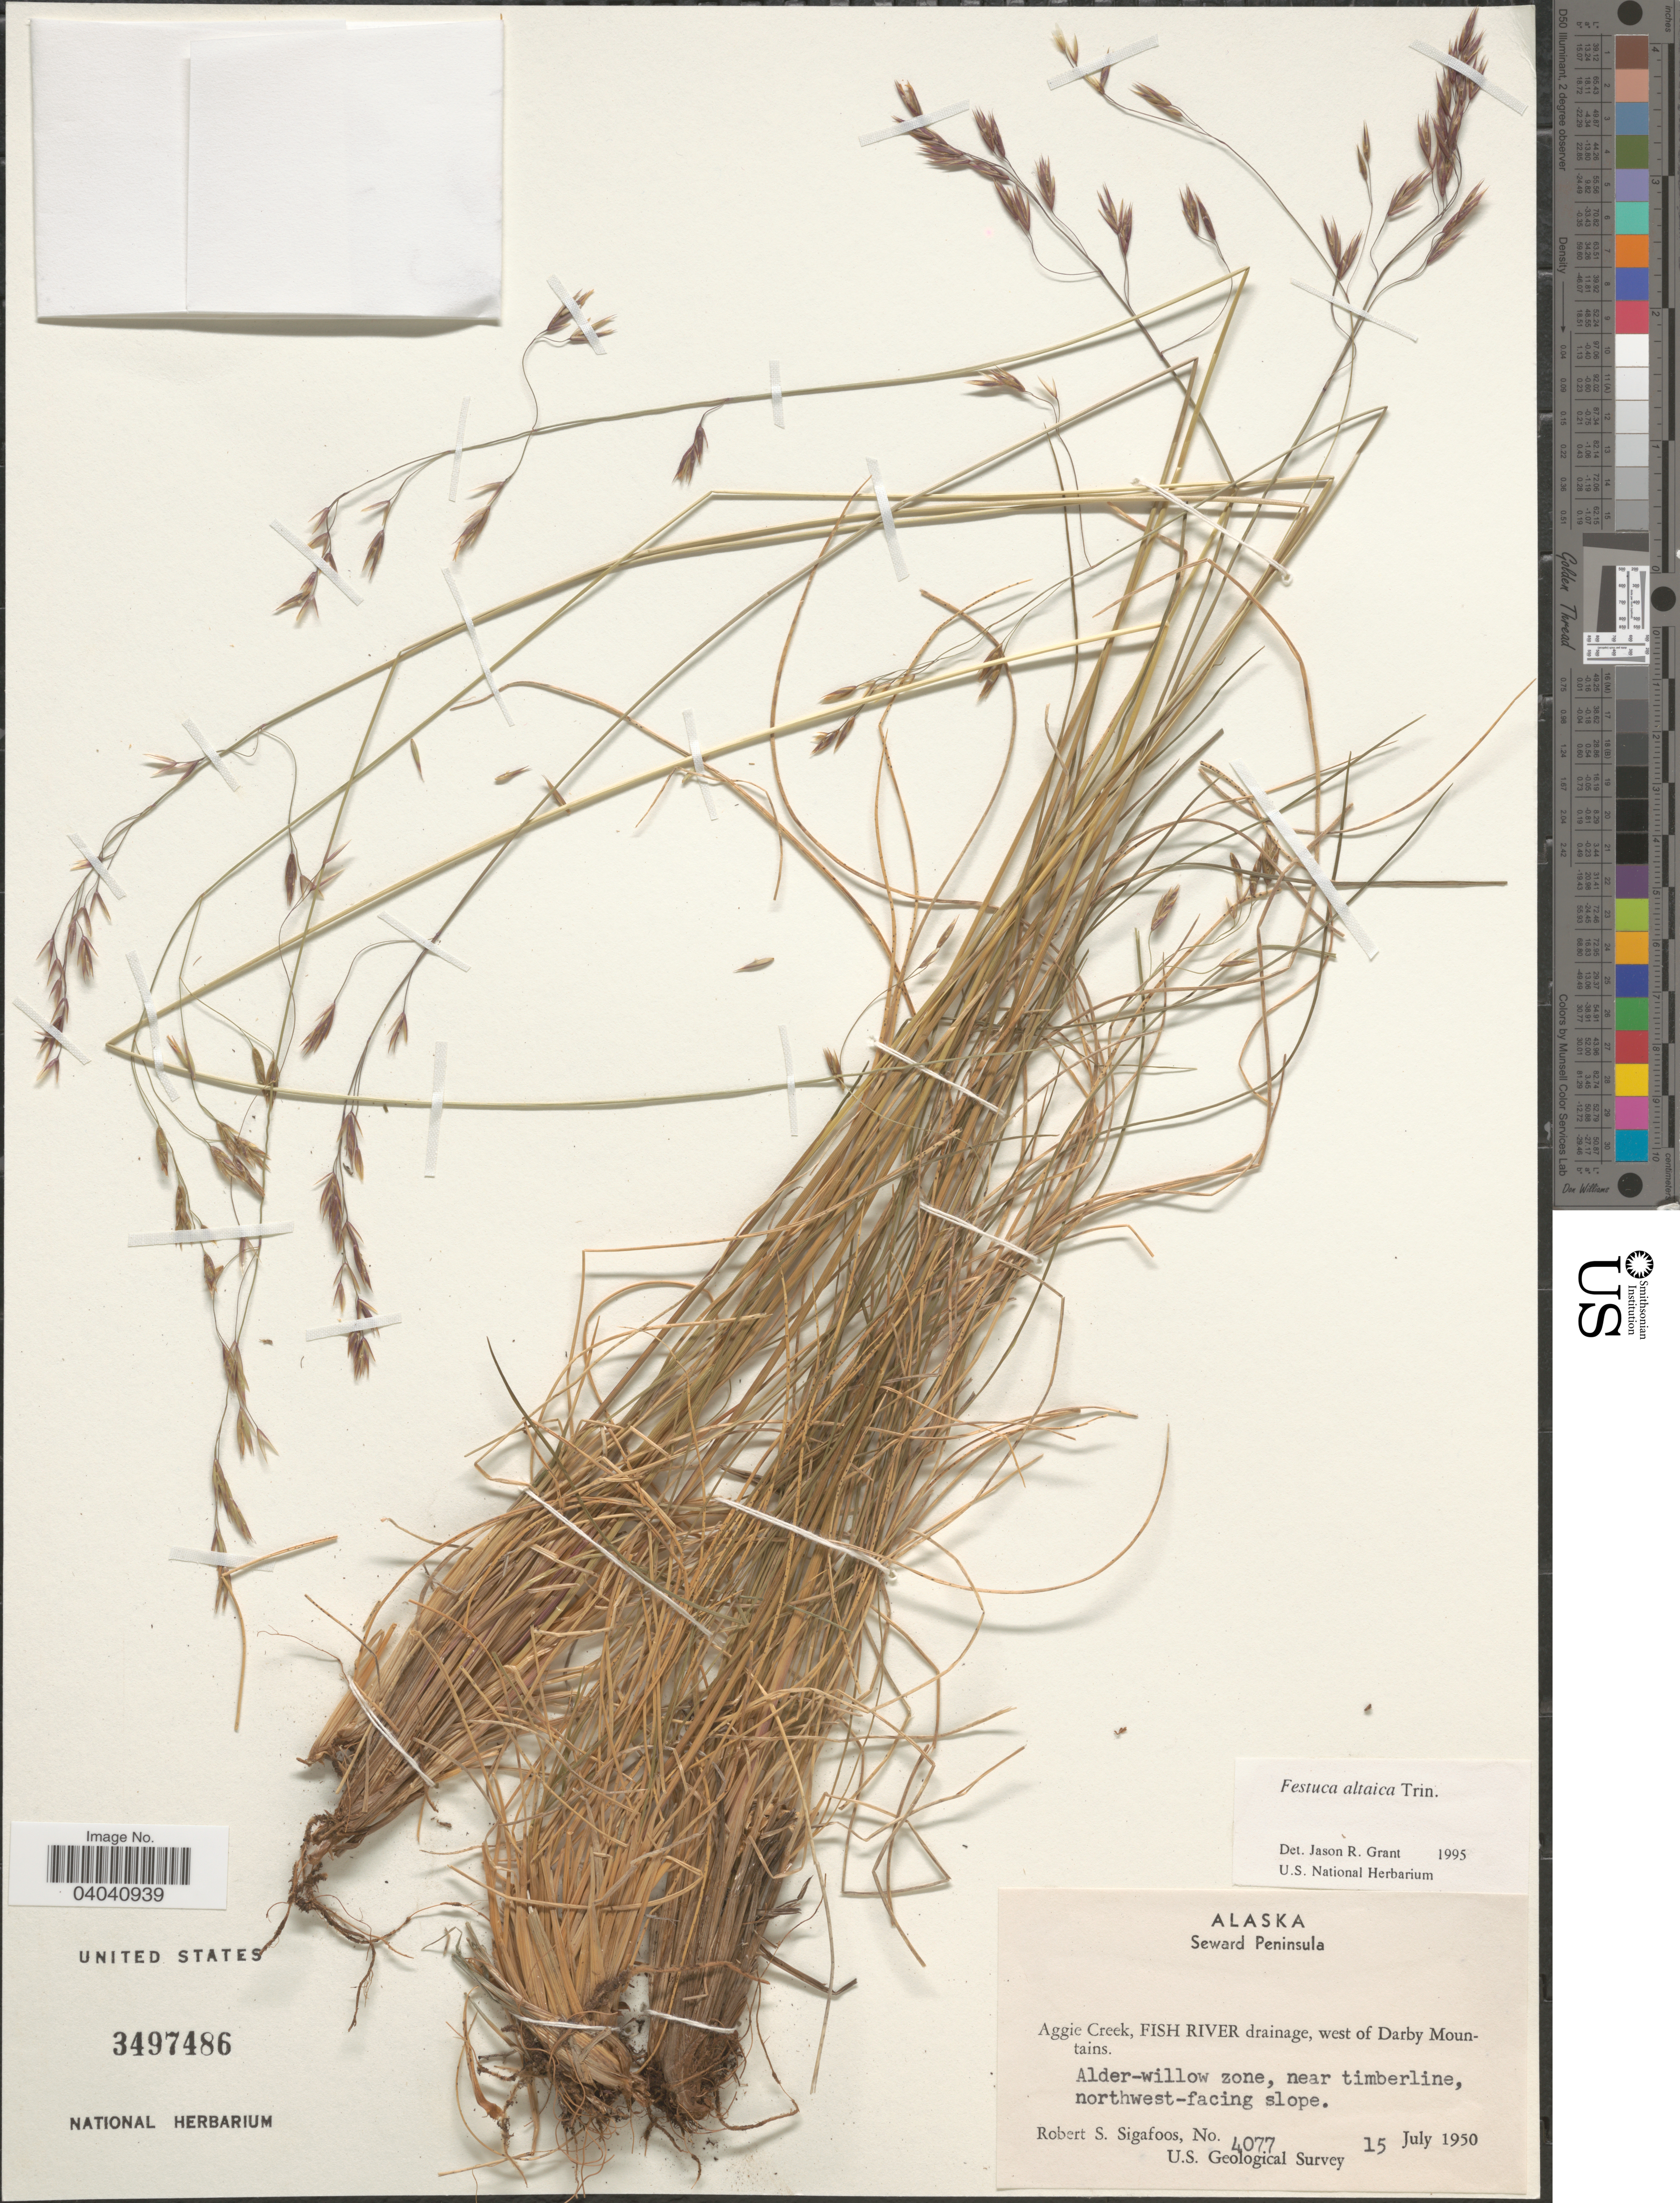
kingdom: Plantae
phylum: Tracheophyta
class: Liliopsida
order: Poales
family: Poaceae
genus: Festuca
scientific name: Festuca altaica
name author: Trin.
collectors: R. Sigafoos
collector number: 4077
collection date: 1950-07-15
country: United States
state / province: Alaska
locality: Seward Peninsula. Aggie Creek, Fish River Drainage, west of Darby Mountains. Alder-willow zone, near timberline, northwest-facing slope.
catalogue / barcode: US 3497486